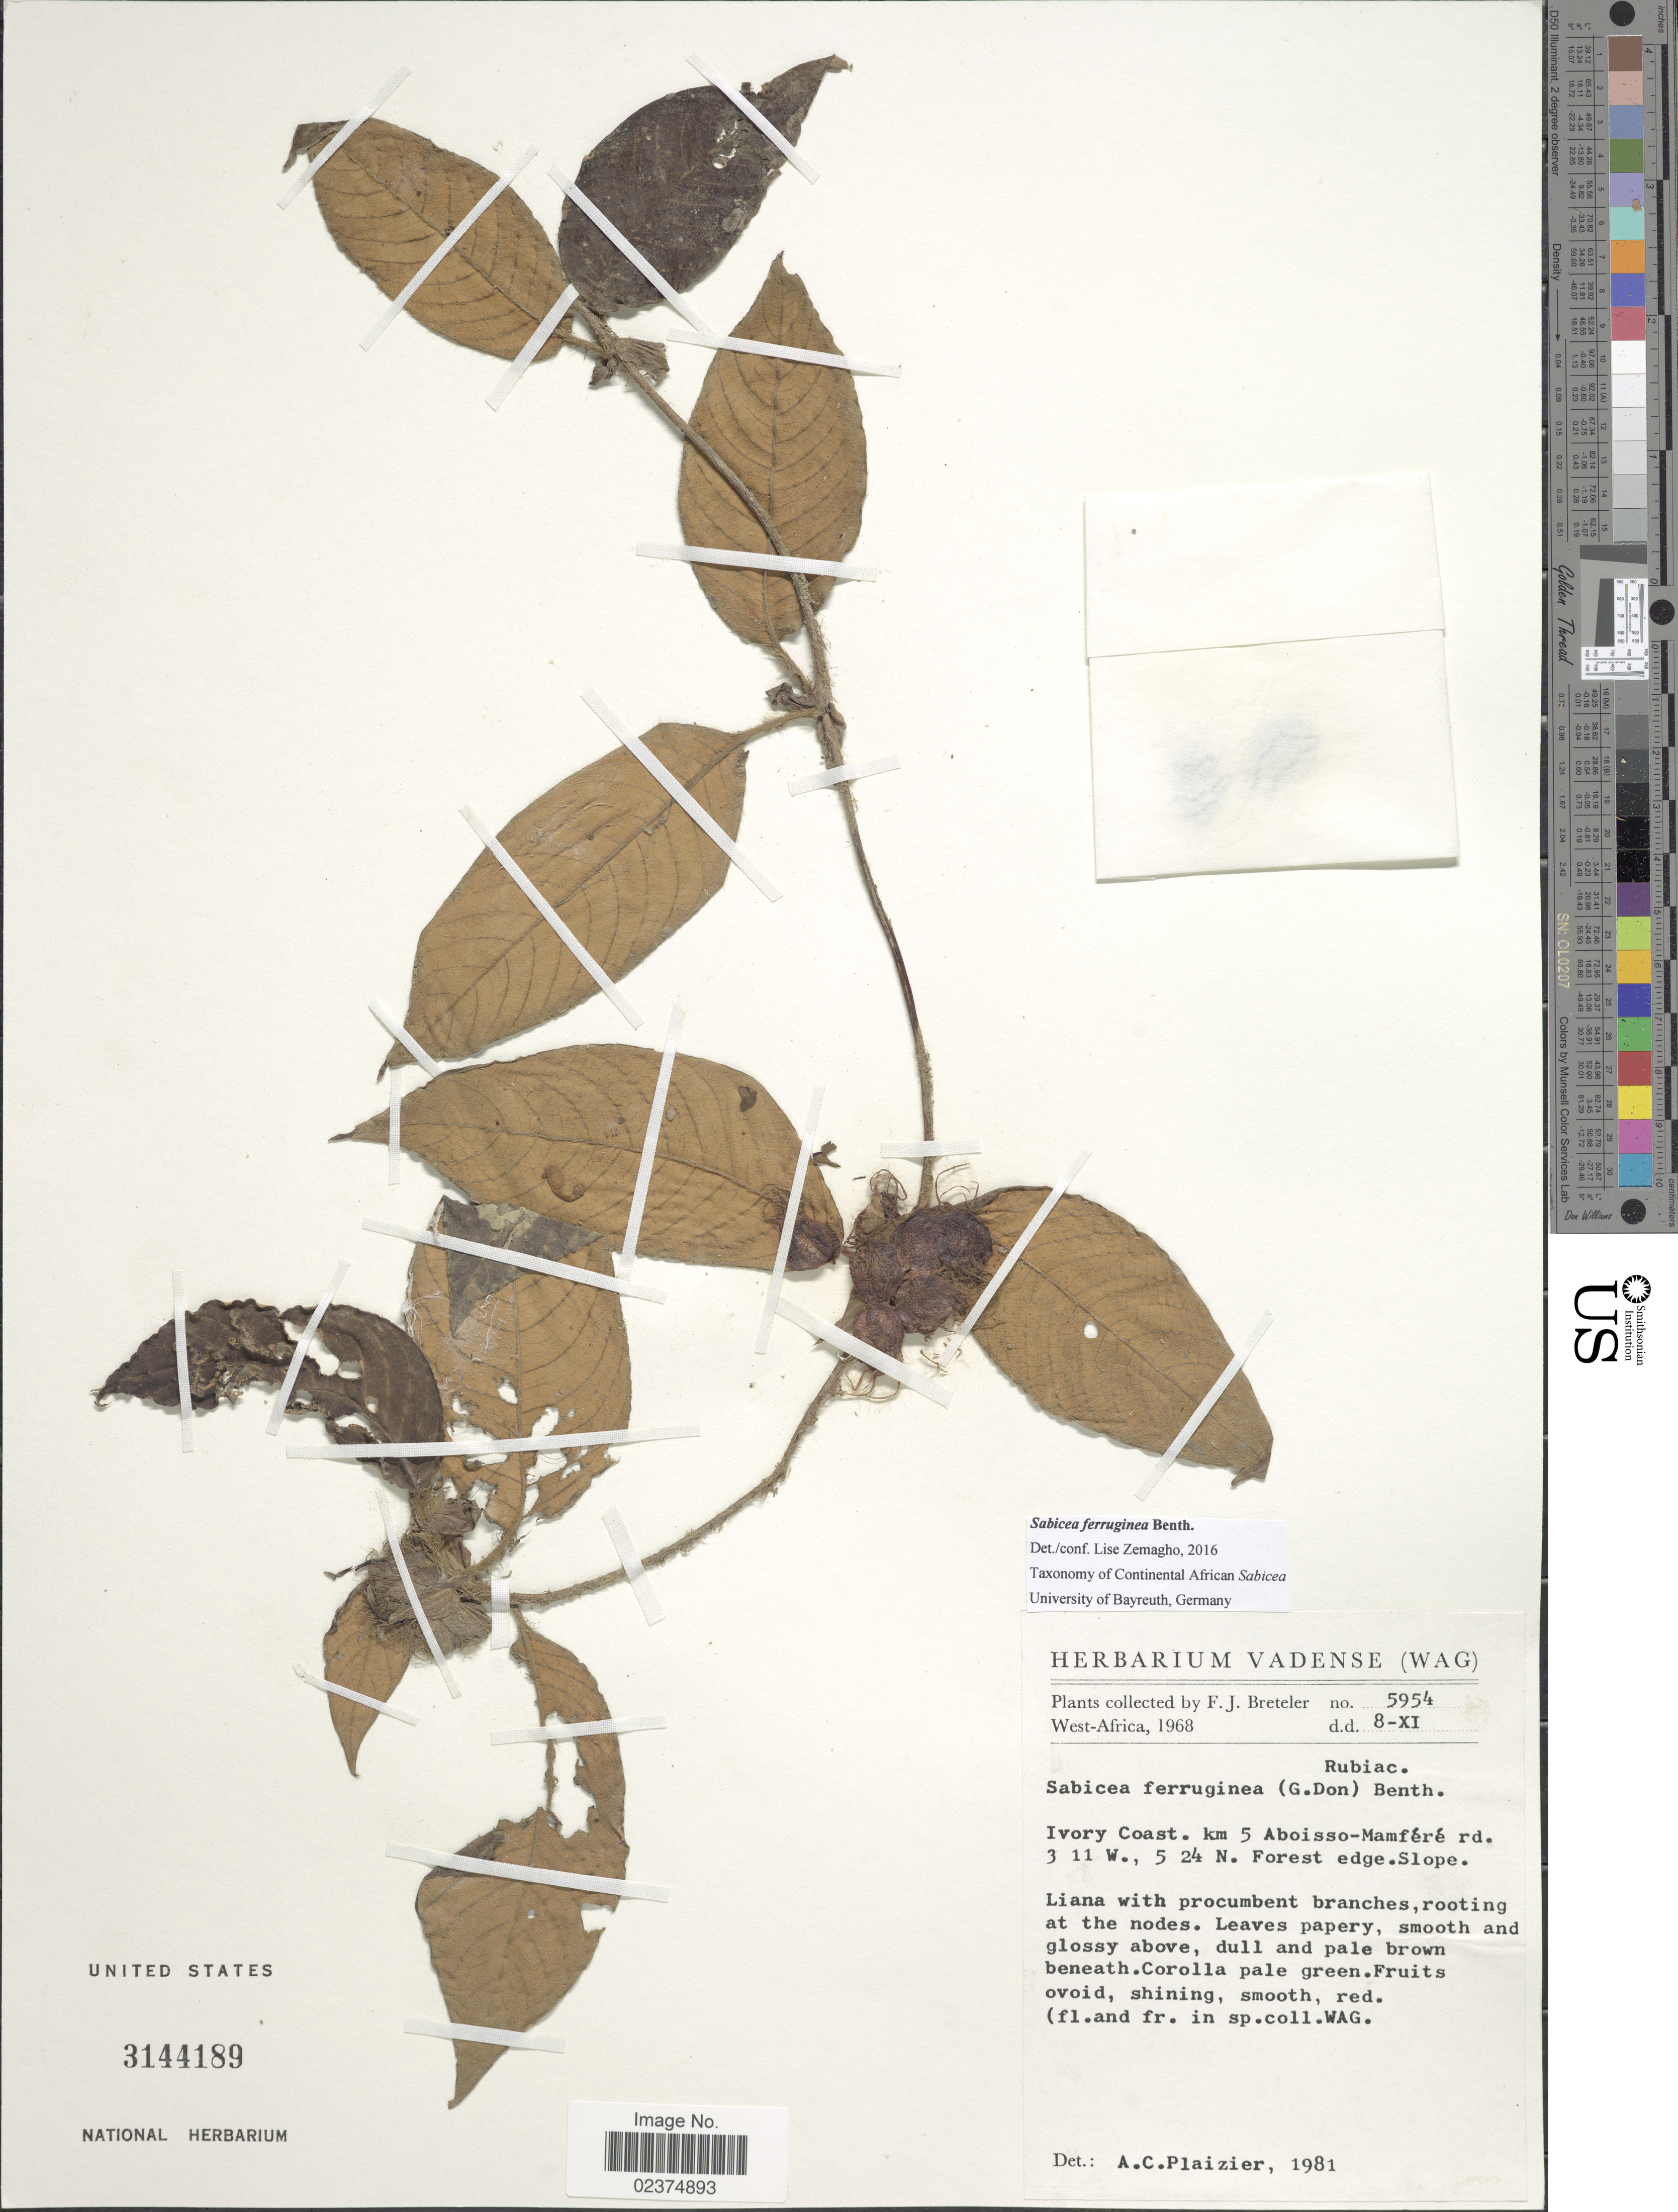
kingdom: Plantae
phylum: Tracheophyta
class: Magnoliopsida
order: Gentianales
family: Rubiaceae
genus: Sabicea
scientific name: Sabicea ferruginea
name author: Benth.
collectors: F. J. Breteler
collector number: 5954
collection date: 1968-11-08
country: Ivory Coast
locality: West Africa. Km 5 Aboisso- Mamfere rd.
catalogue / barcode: US 3144189